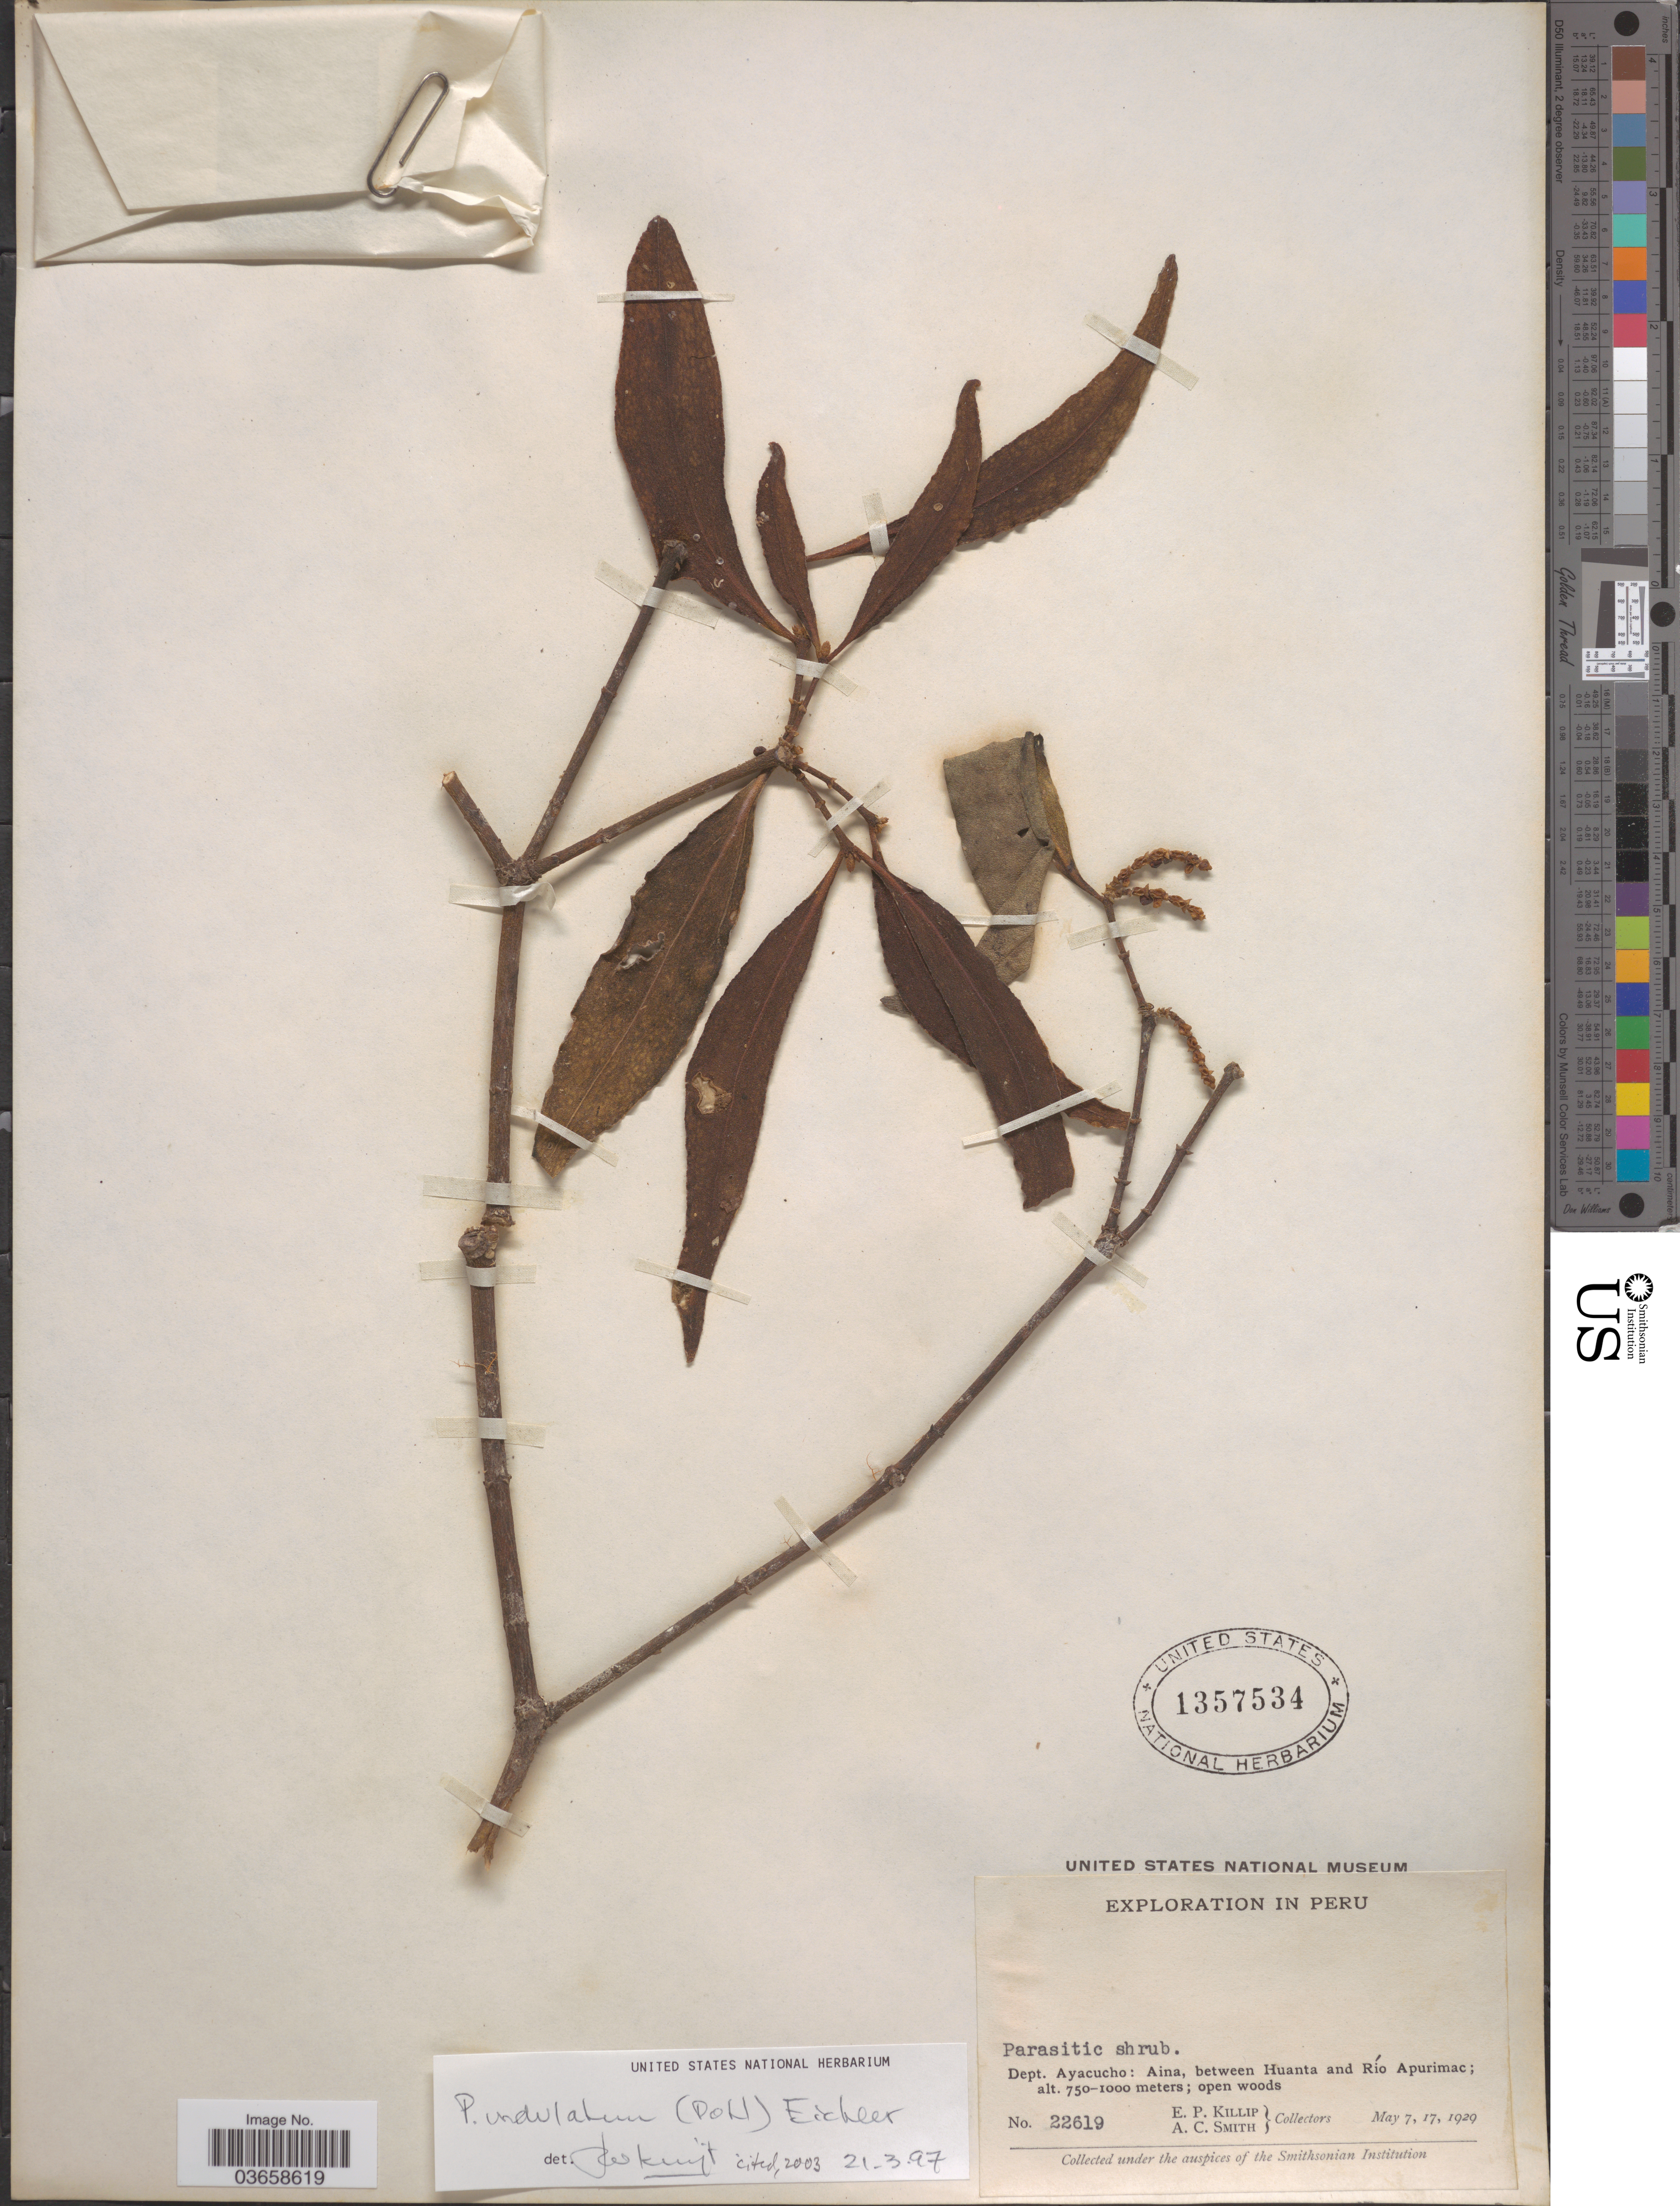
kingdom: Plantae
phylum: Tracheophyta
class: Magnoliopsida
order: Santalales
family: Viscaceae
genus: Phoradendron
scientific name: Phoradendron undulatum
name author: (Pohl ex DC.) Eichler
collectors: E. P. Killip & A. C. Smith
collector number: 22619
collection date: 1929-05-07/1929-05-17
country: Peru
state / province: Ayacucho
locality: Dept. Ayacucho: Aina, between Huanta and Río Apurimac.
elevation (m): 750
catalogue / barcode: US 1357534